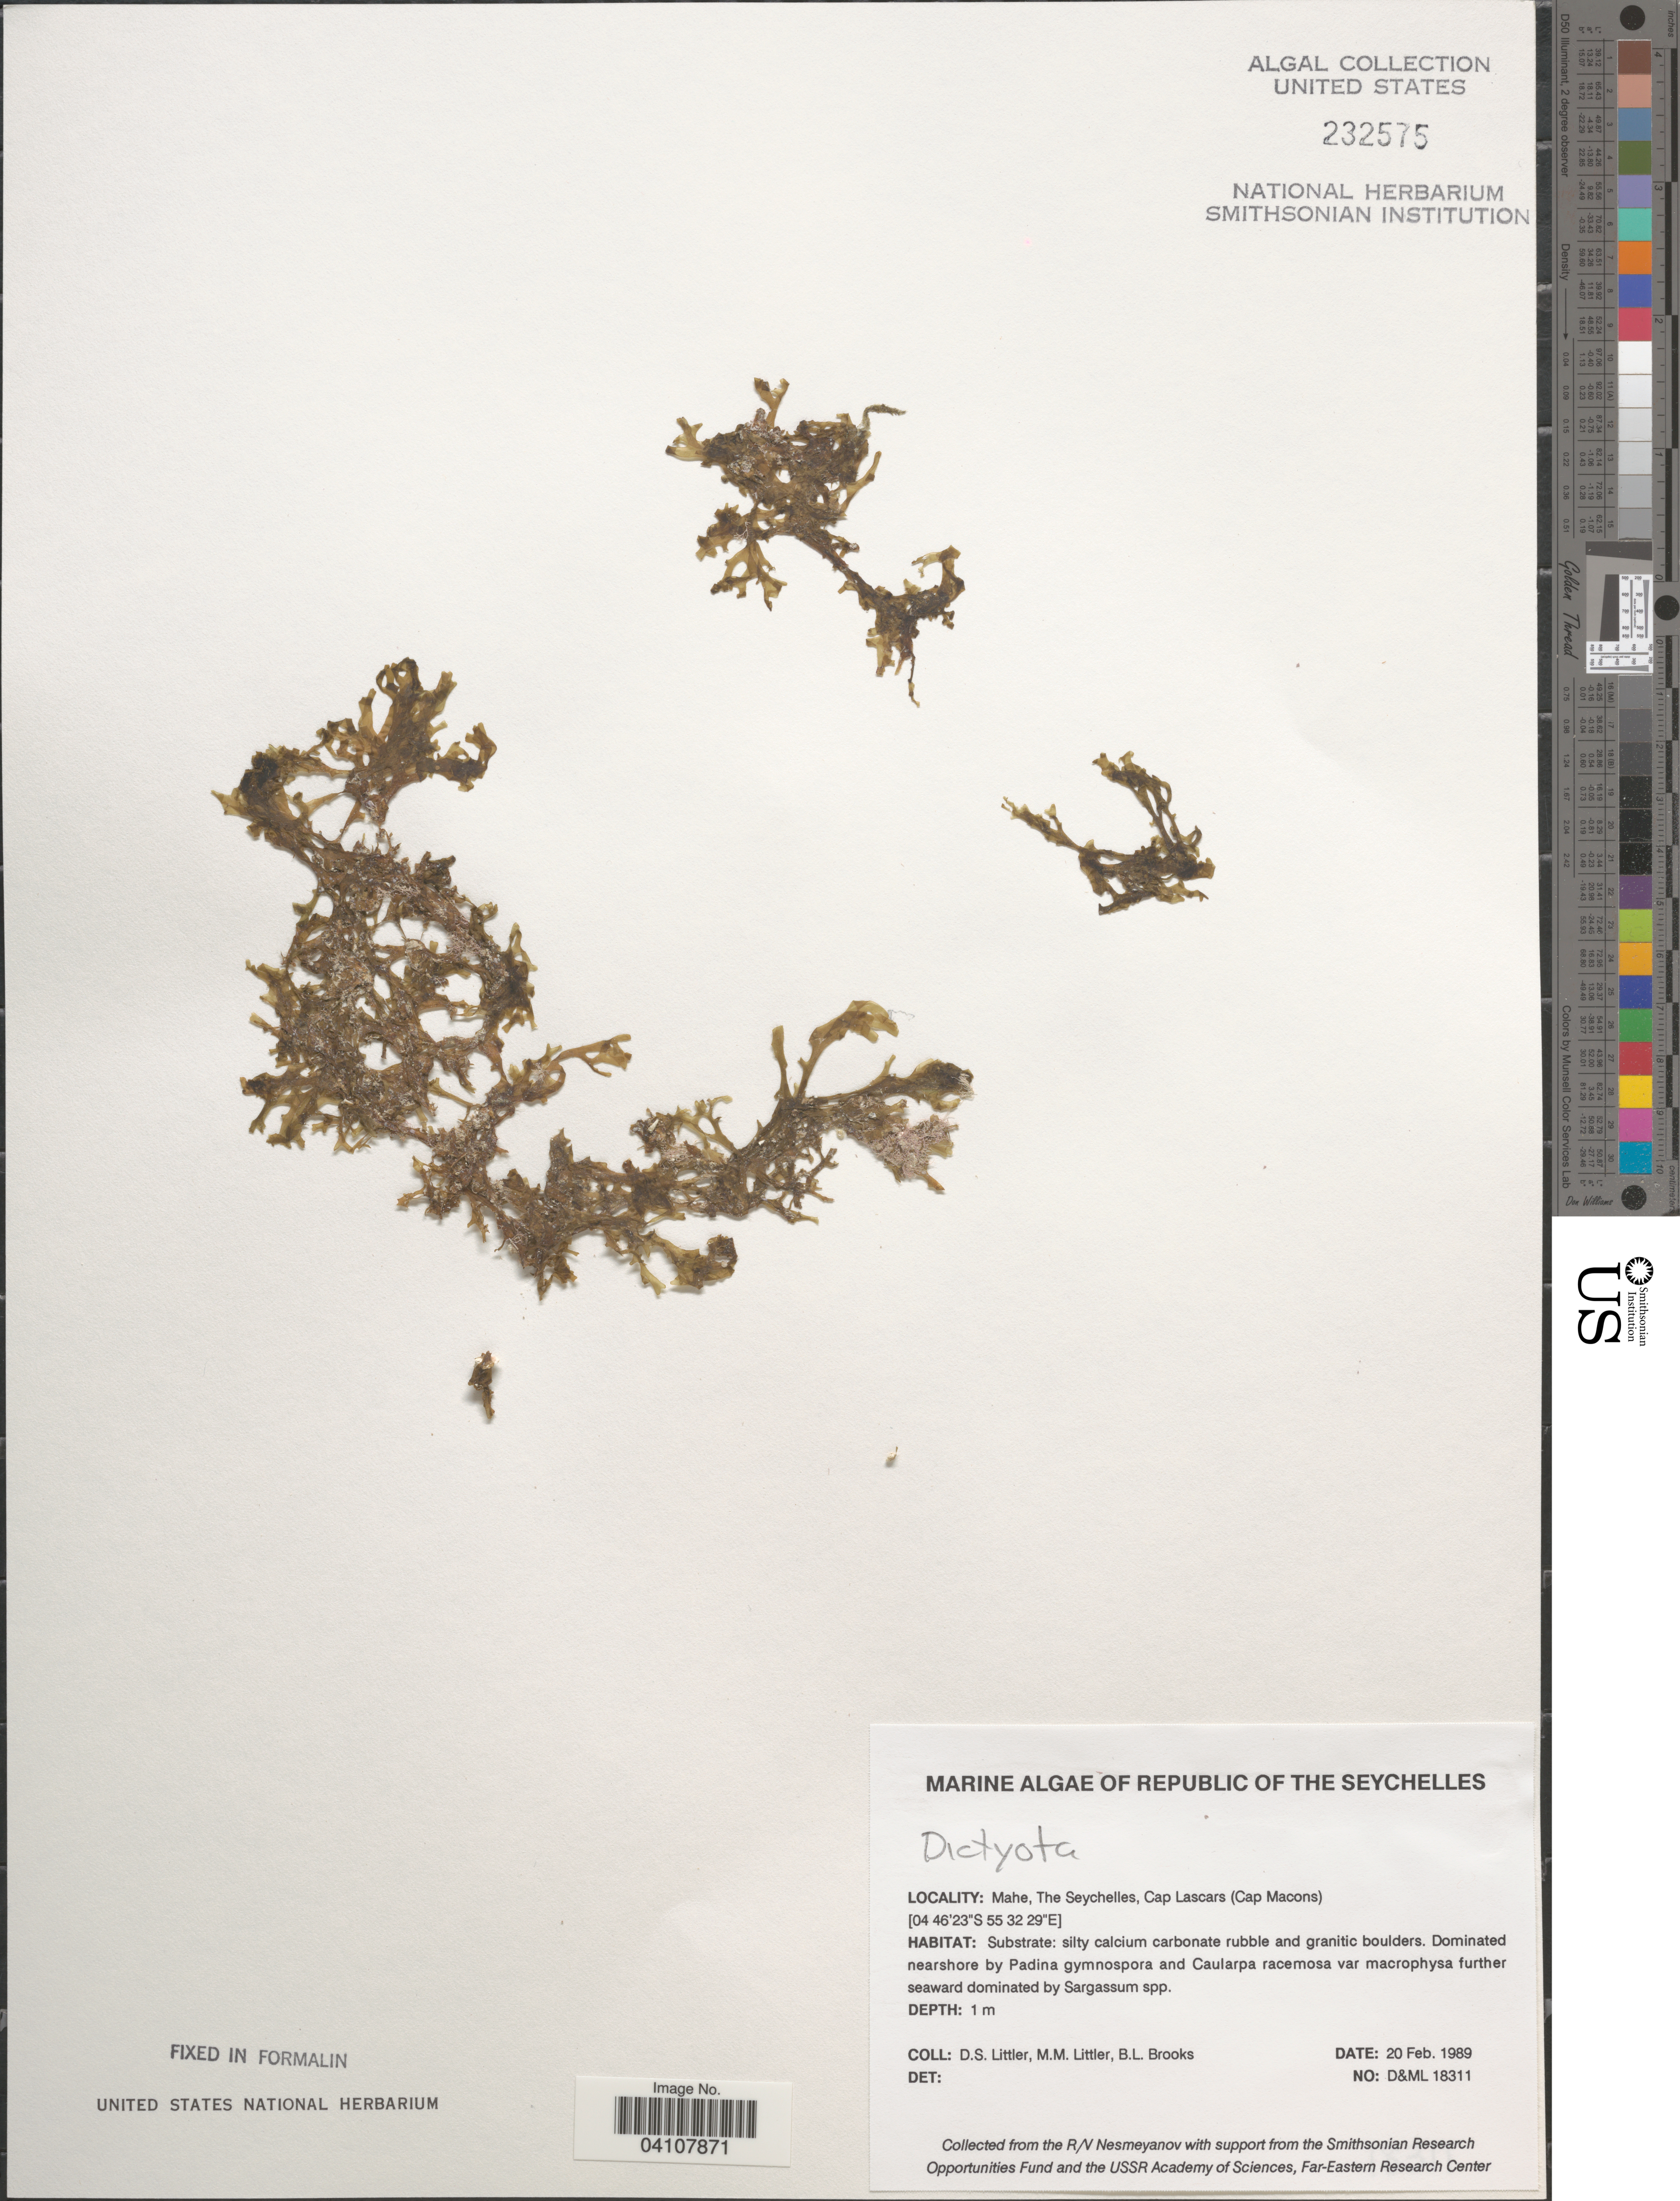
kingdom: Chromista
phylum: Ochrophyta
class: Phaeophyceae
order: Dictyotales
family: Dictyotaceae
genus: Dictyota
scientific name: Dictyota sp.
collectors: D. S. Littler & B. Brooks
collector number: D&ML18311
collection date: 1989-02-20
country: Seychelles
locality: Republic of the Seychelles. Mahe, Cap Lascars (Cap Macons).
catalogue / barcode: US 232575